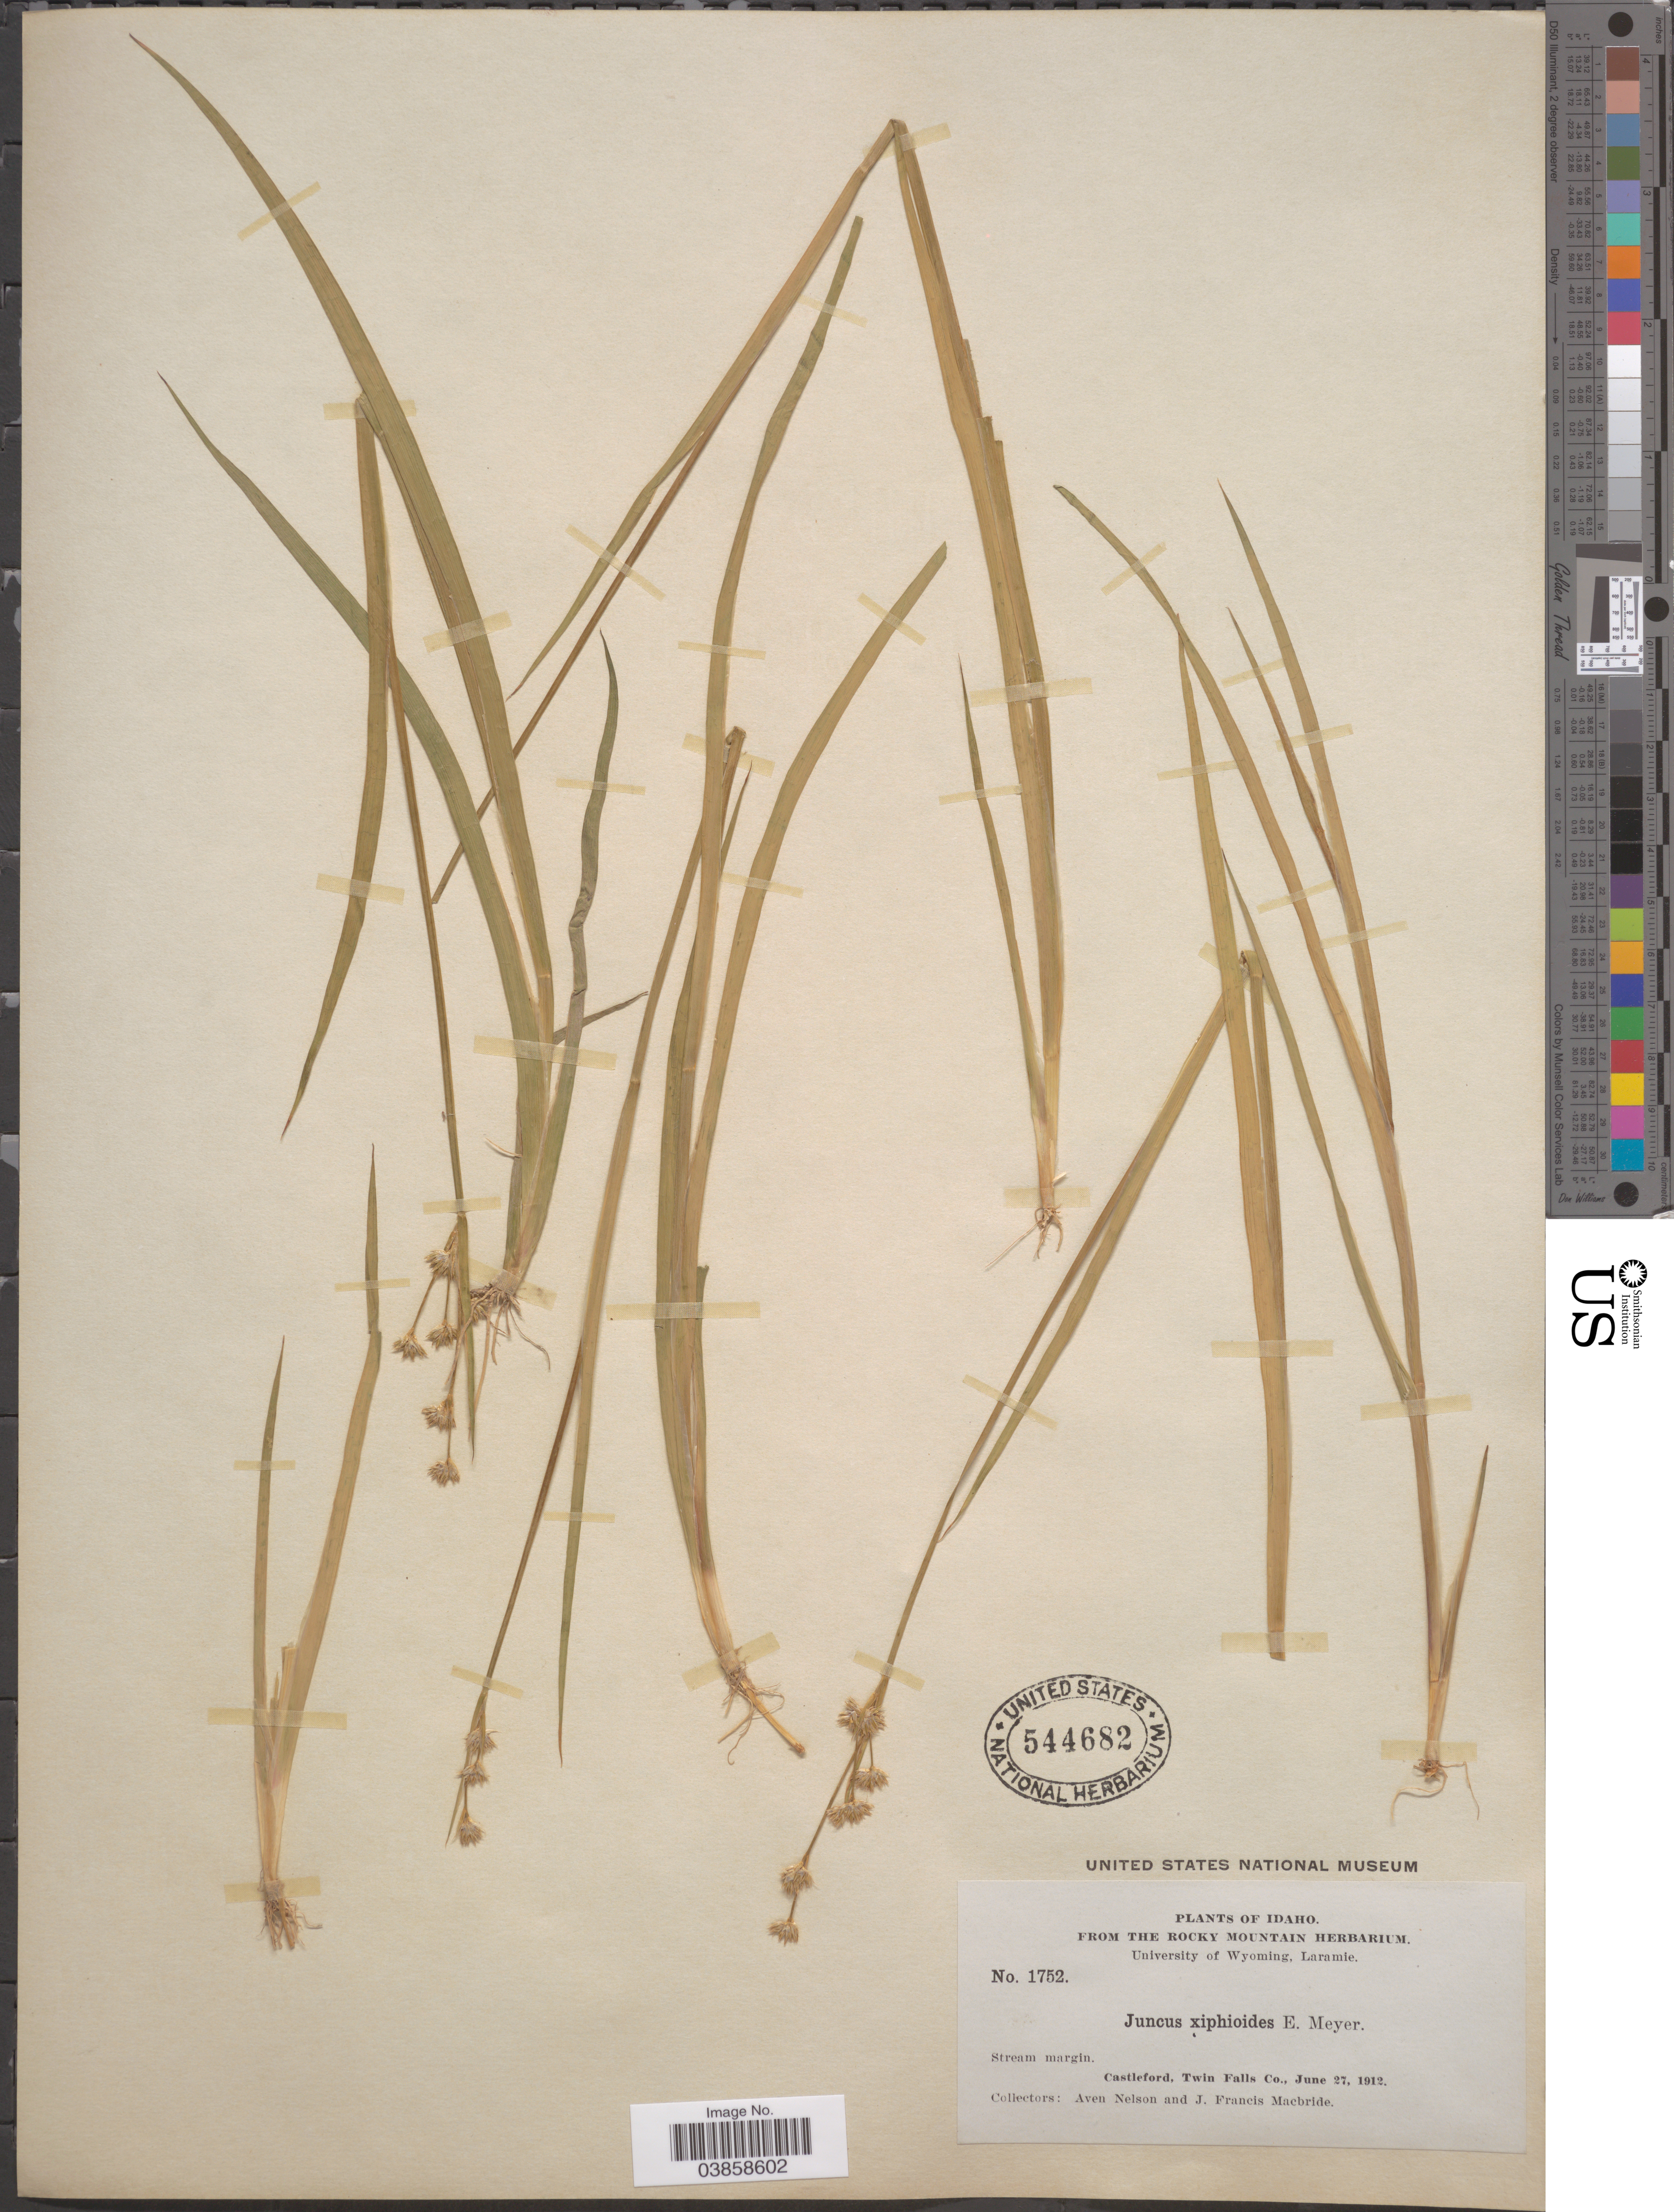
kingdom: Plantae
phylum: Tracheophyta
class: Liliopsida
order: Poales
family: Juncaceae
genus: Juncus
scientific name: Juncus xiphioides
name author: E. Mey.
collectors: A. Nelson & J. F. Macbride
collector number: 1752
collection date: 1912-06-27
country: United States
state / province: Idaho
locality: Castleford, Twin Falls Co.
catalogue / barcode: US 544682